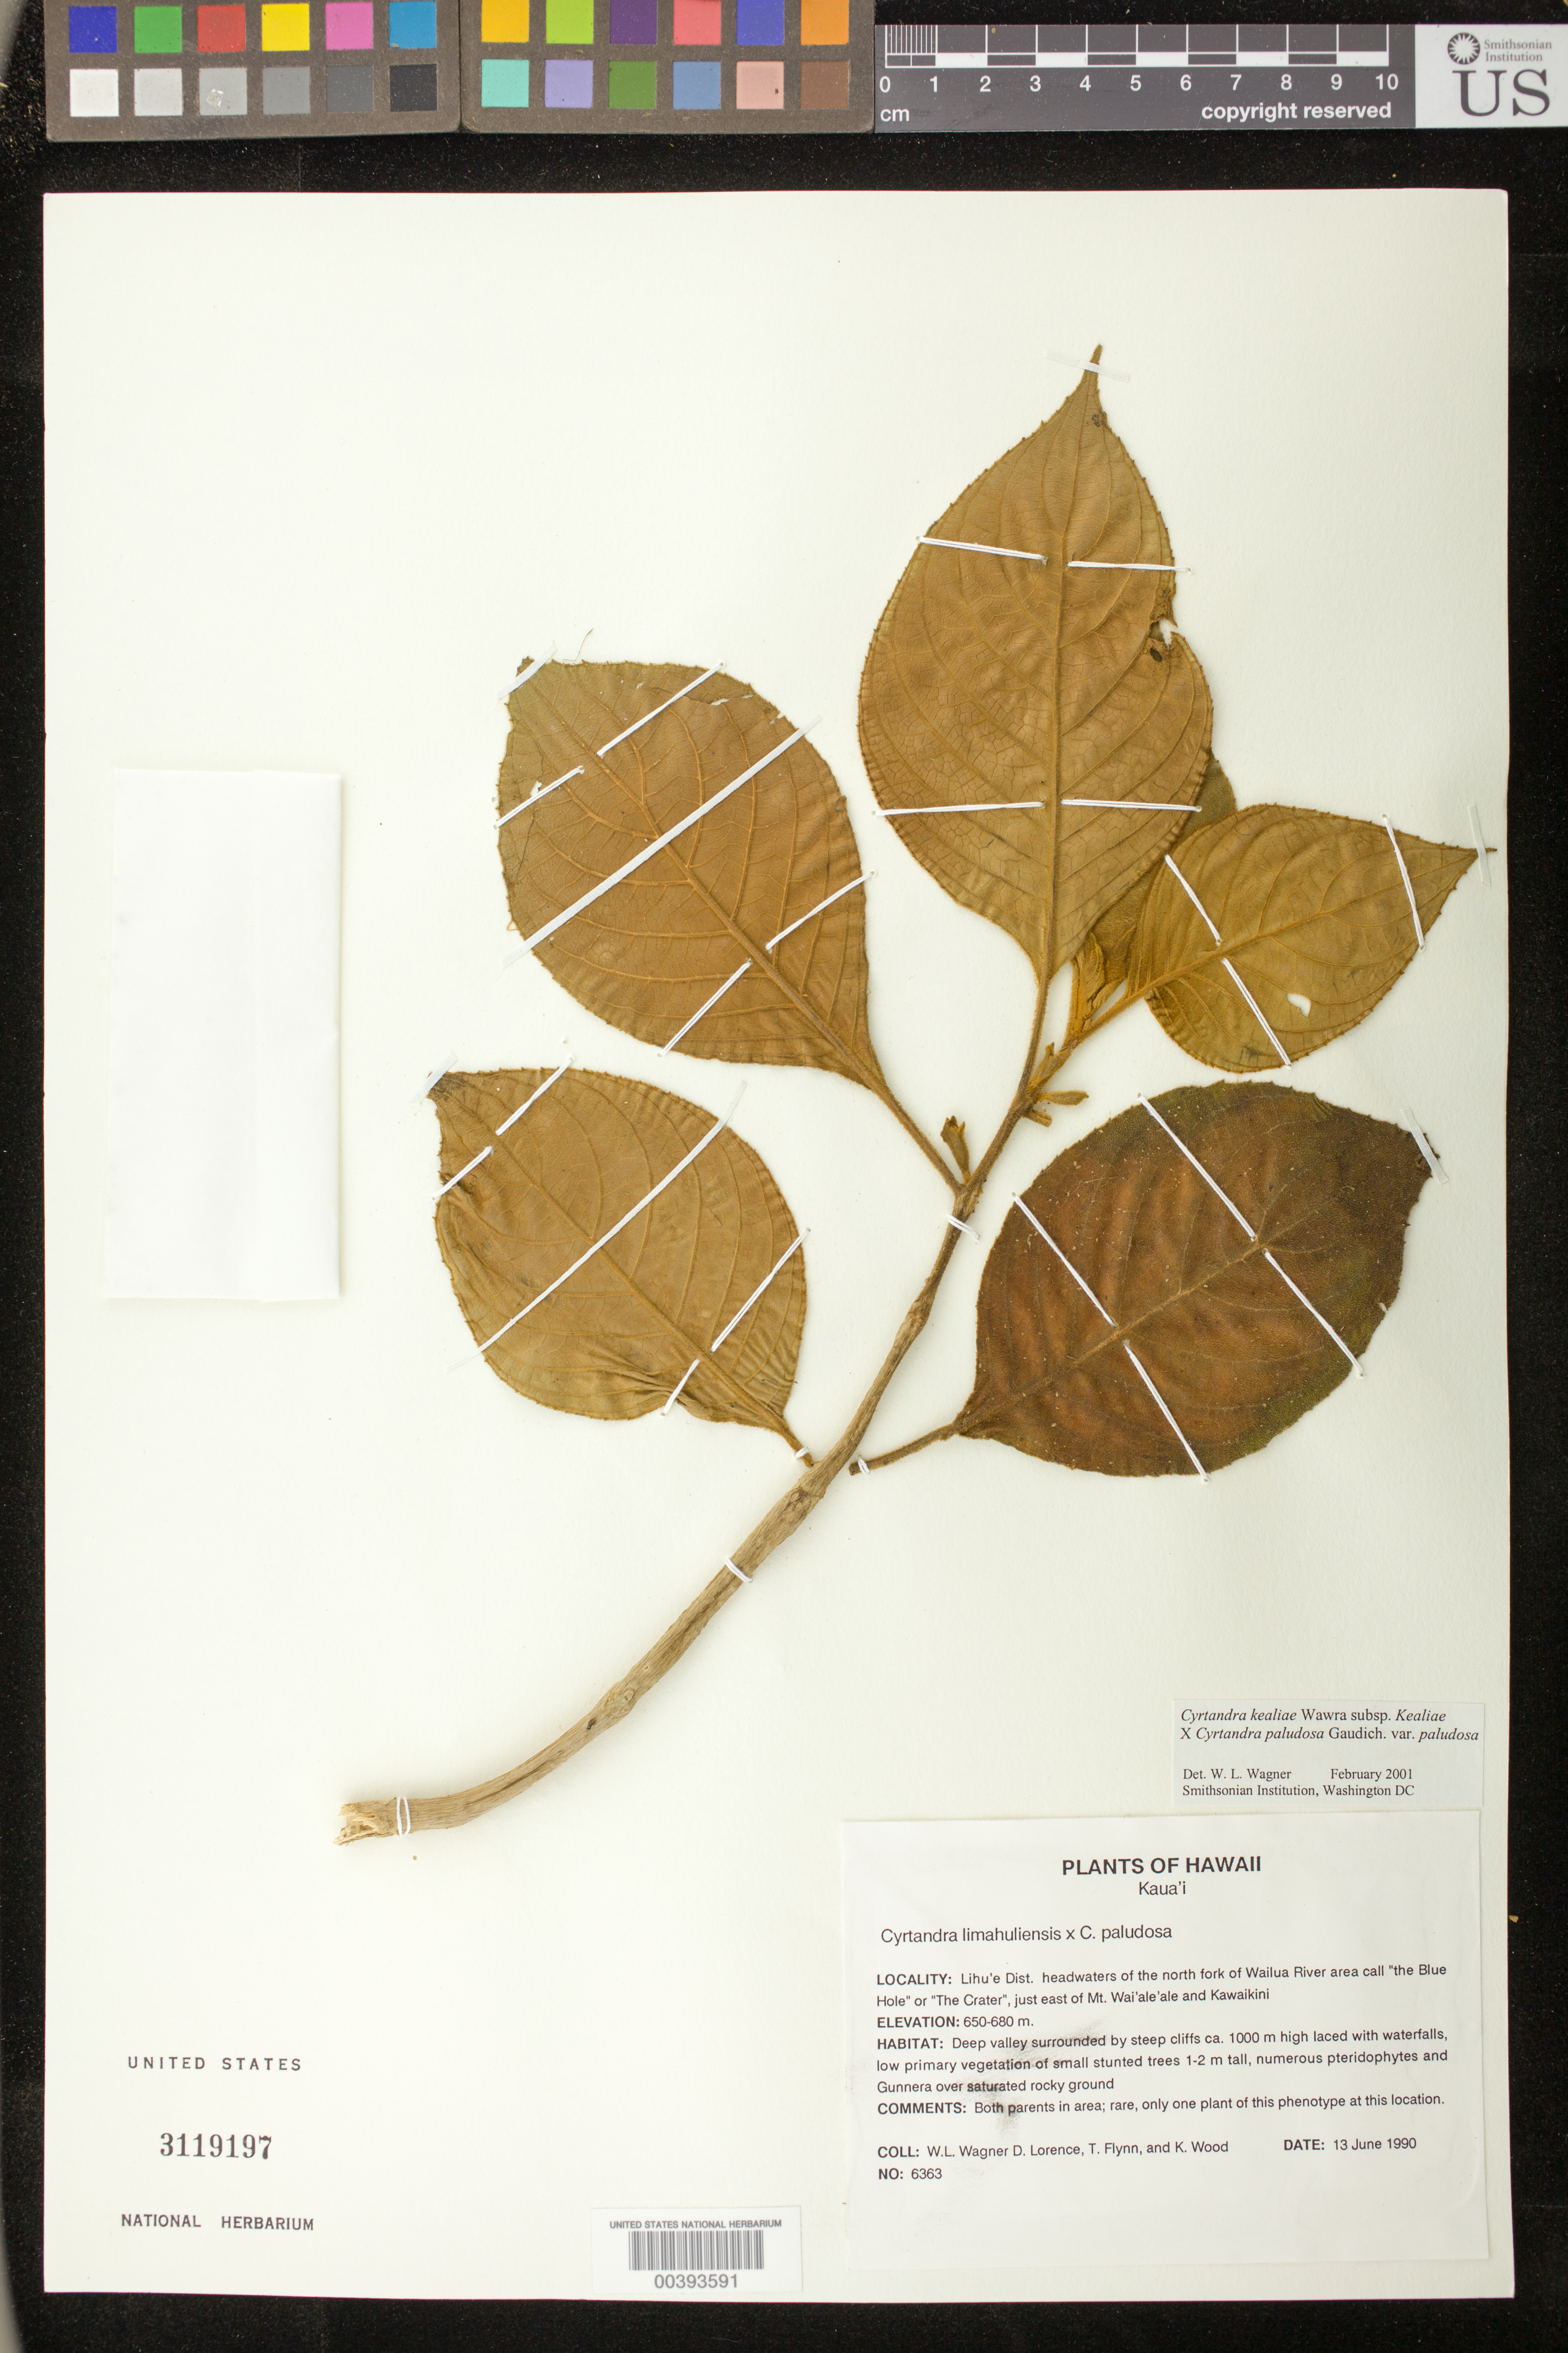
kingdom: Plantae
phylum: Tracheophyta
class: Magnoliopsida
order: Lamiales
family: Gesneriaceae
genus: Cyrtandra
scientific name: Cyrtandra kealiae subsp. kealiae x C. paludosa var. paludosa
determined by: Wagner, W. L., (BOT), Smithsonian Institution - National Museum of Natural History (UNITED STATES)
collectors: W. L. Wagner, D. Lorence, T. W. Flynn & K. R. Wood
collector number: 6363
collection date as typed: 13 Jun 1990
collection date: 1990-06-13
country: United States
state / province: Hawaii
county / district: Kauai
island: Kaua'i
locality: Lihue District, Wailua river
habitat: Headwaters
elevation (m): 650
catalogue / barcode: US 3119197